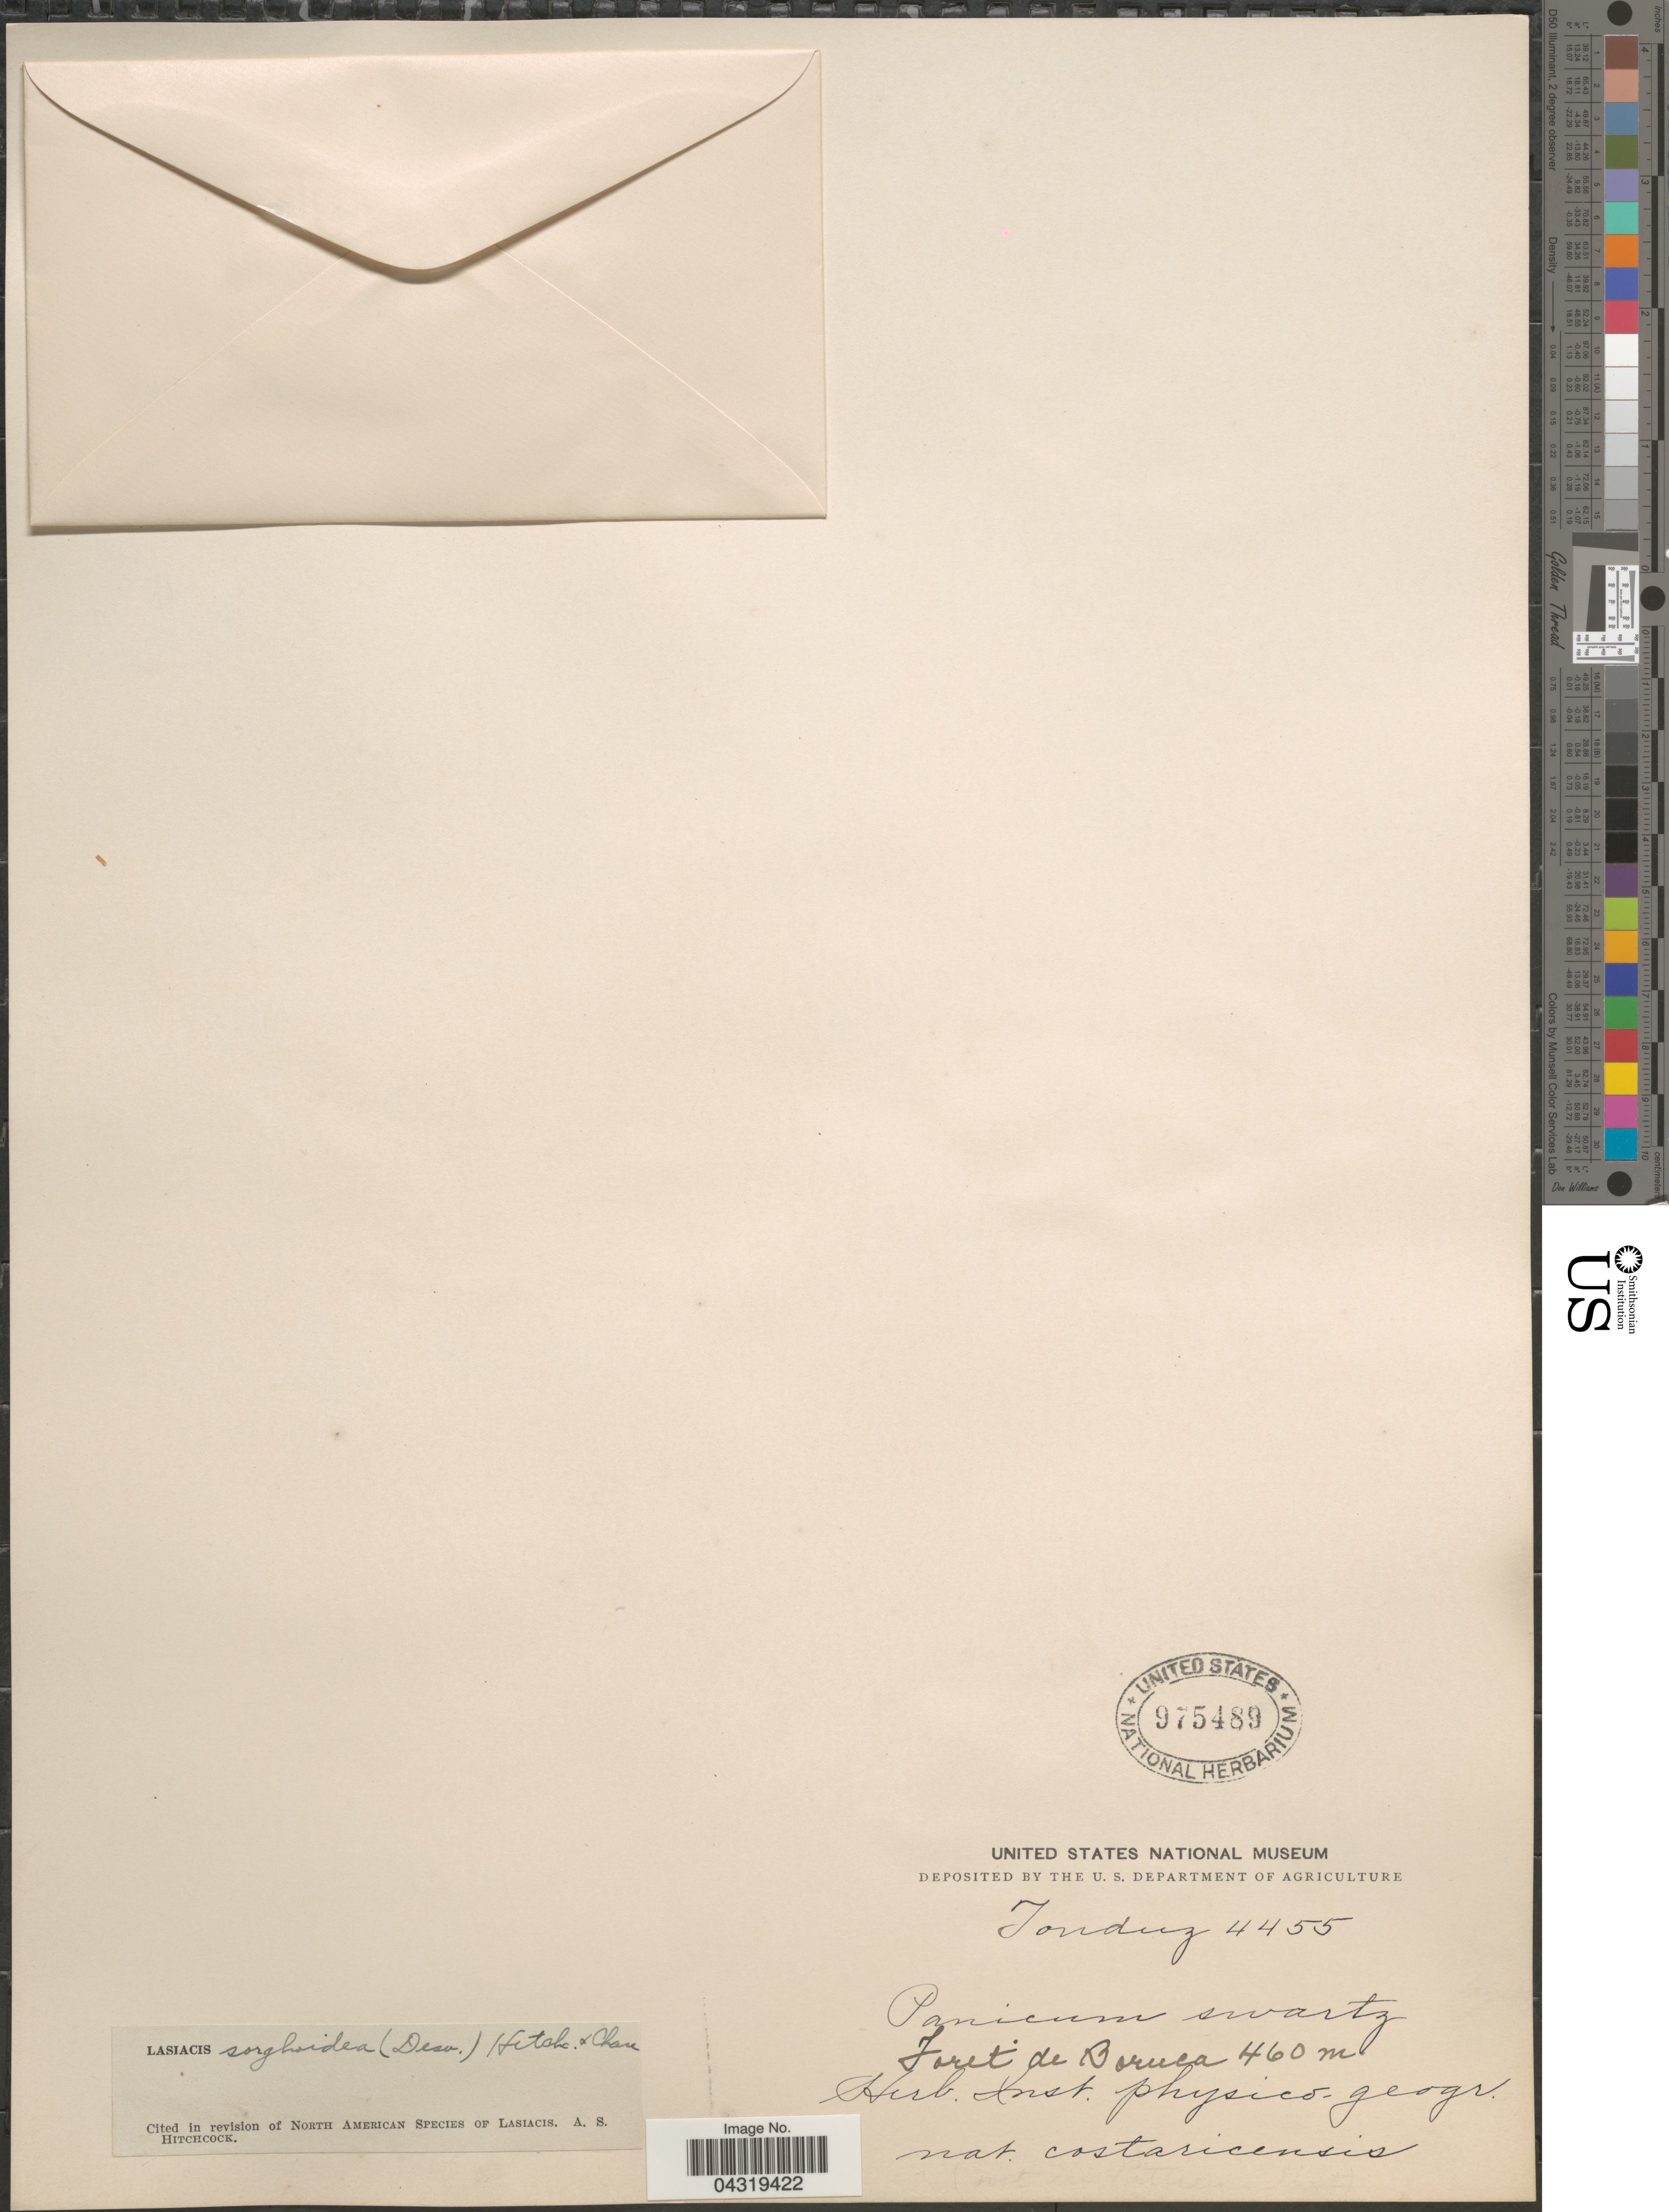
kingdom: Plantae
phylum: Tracheophyta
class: Liliopsida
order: Poales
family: Poaceae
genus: Lasiacis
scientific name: Lasiacis sorghoidea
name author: (Desv. ex Ham.) Hitchc. & Chase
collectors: Tonduz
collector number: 4455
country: Costa Rica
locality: Foret de Boruca.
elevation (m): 460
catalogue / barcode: US 975489